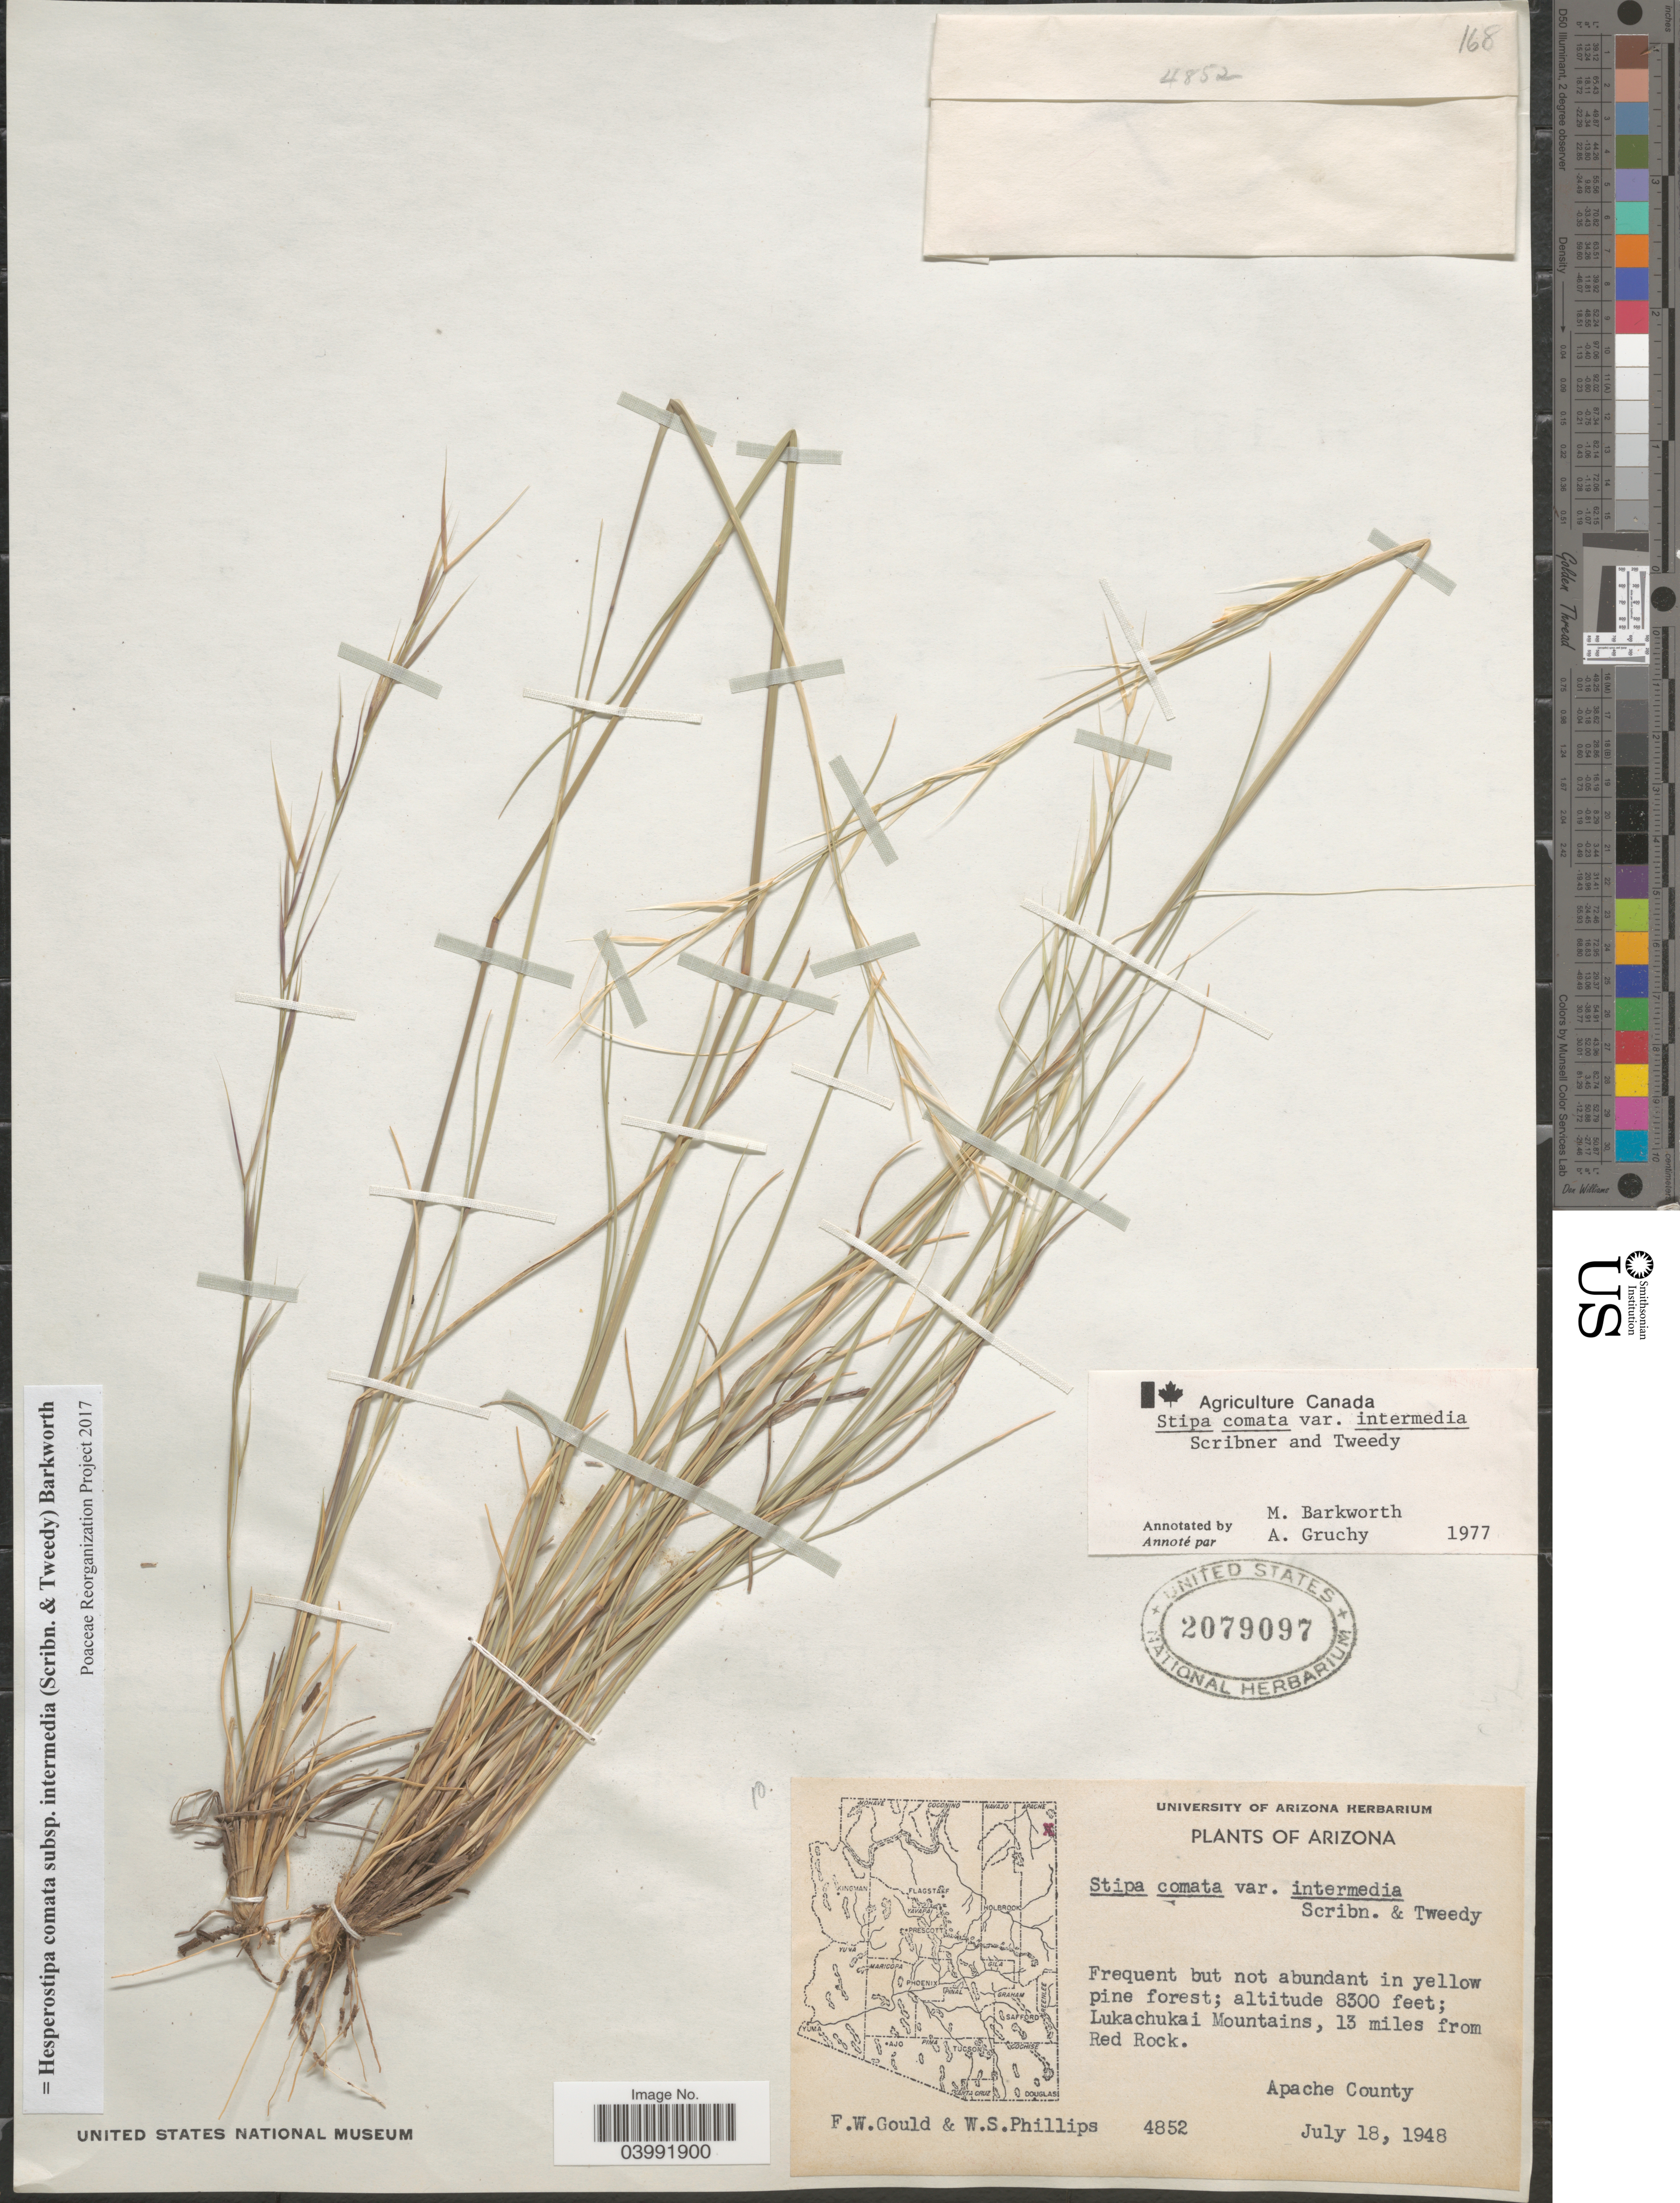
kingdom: Plantae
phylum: Tracheophyta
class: Liliopsida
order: Poales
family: Poaceae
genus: Hesperostipa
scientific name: Hesperostipa comata subsp. intermedia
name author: (Scribn. & Tweedy) Barkworth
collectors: F. W. Gould & W. S. Phillips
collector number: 4852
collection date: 1948-07-18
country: United States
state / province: Arizona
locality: In yellow pine forest; Lukachukai Mountains, 13 miles from Red Rock. Apache County.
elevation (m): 2530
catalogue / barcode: US 2079097